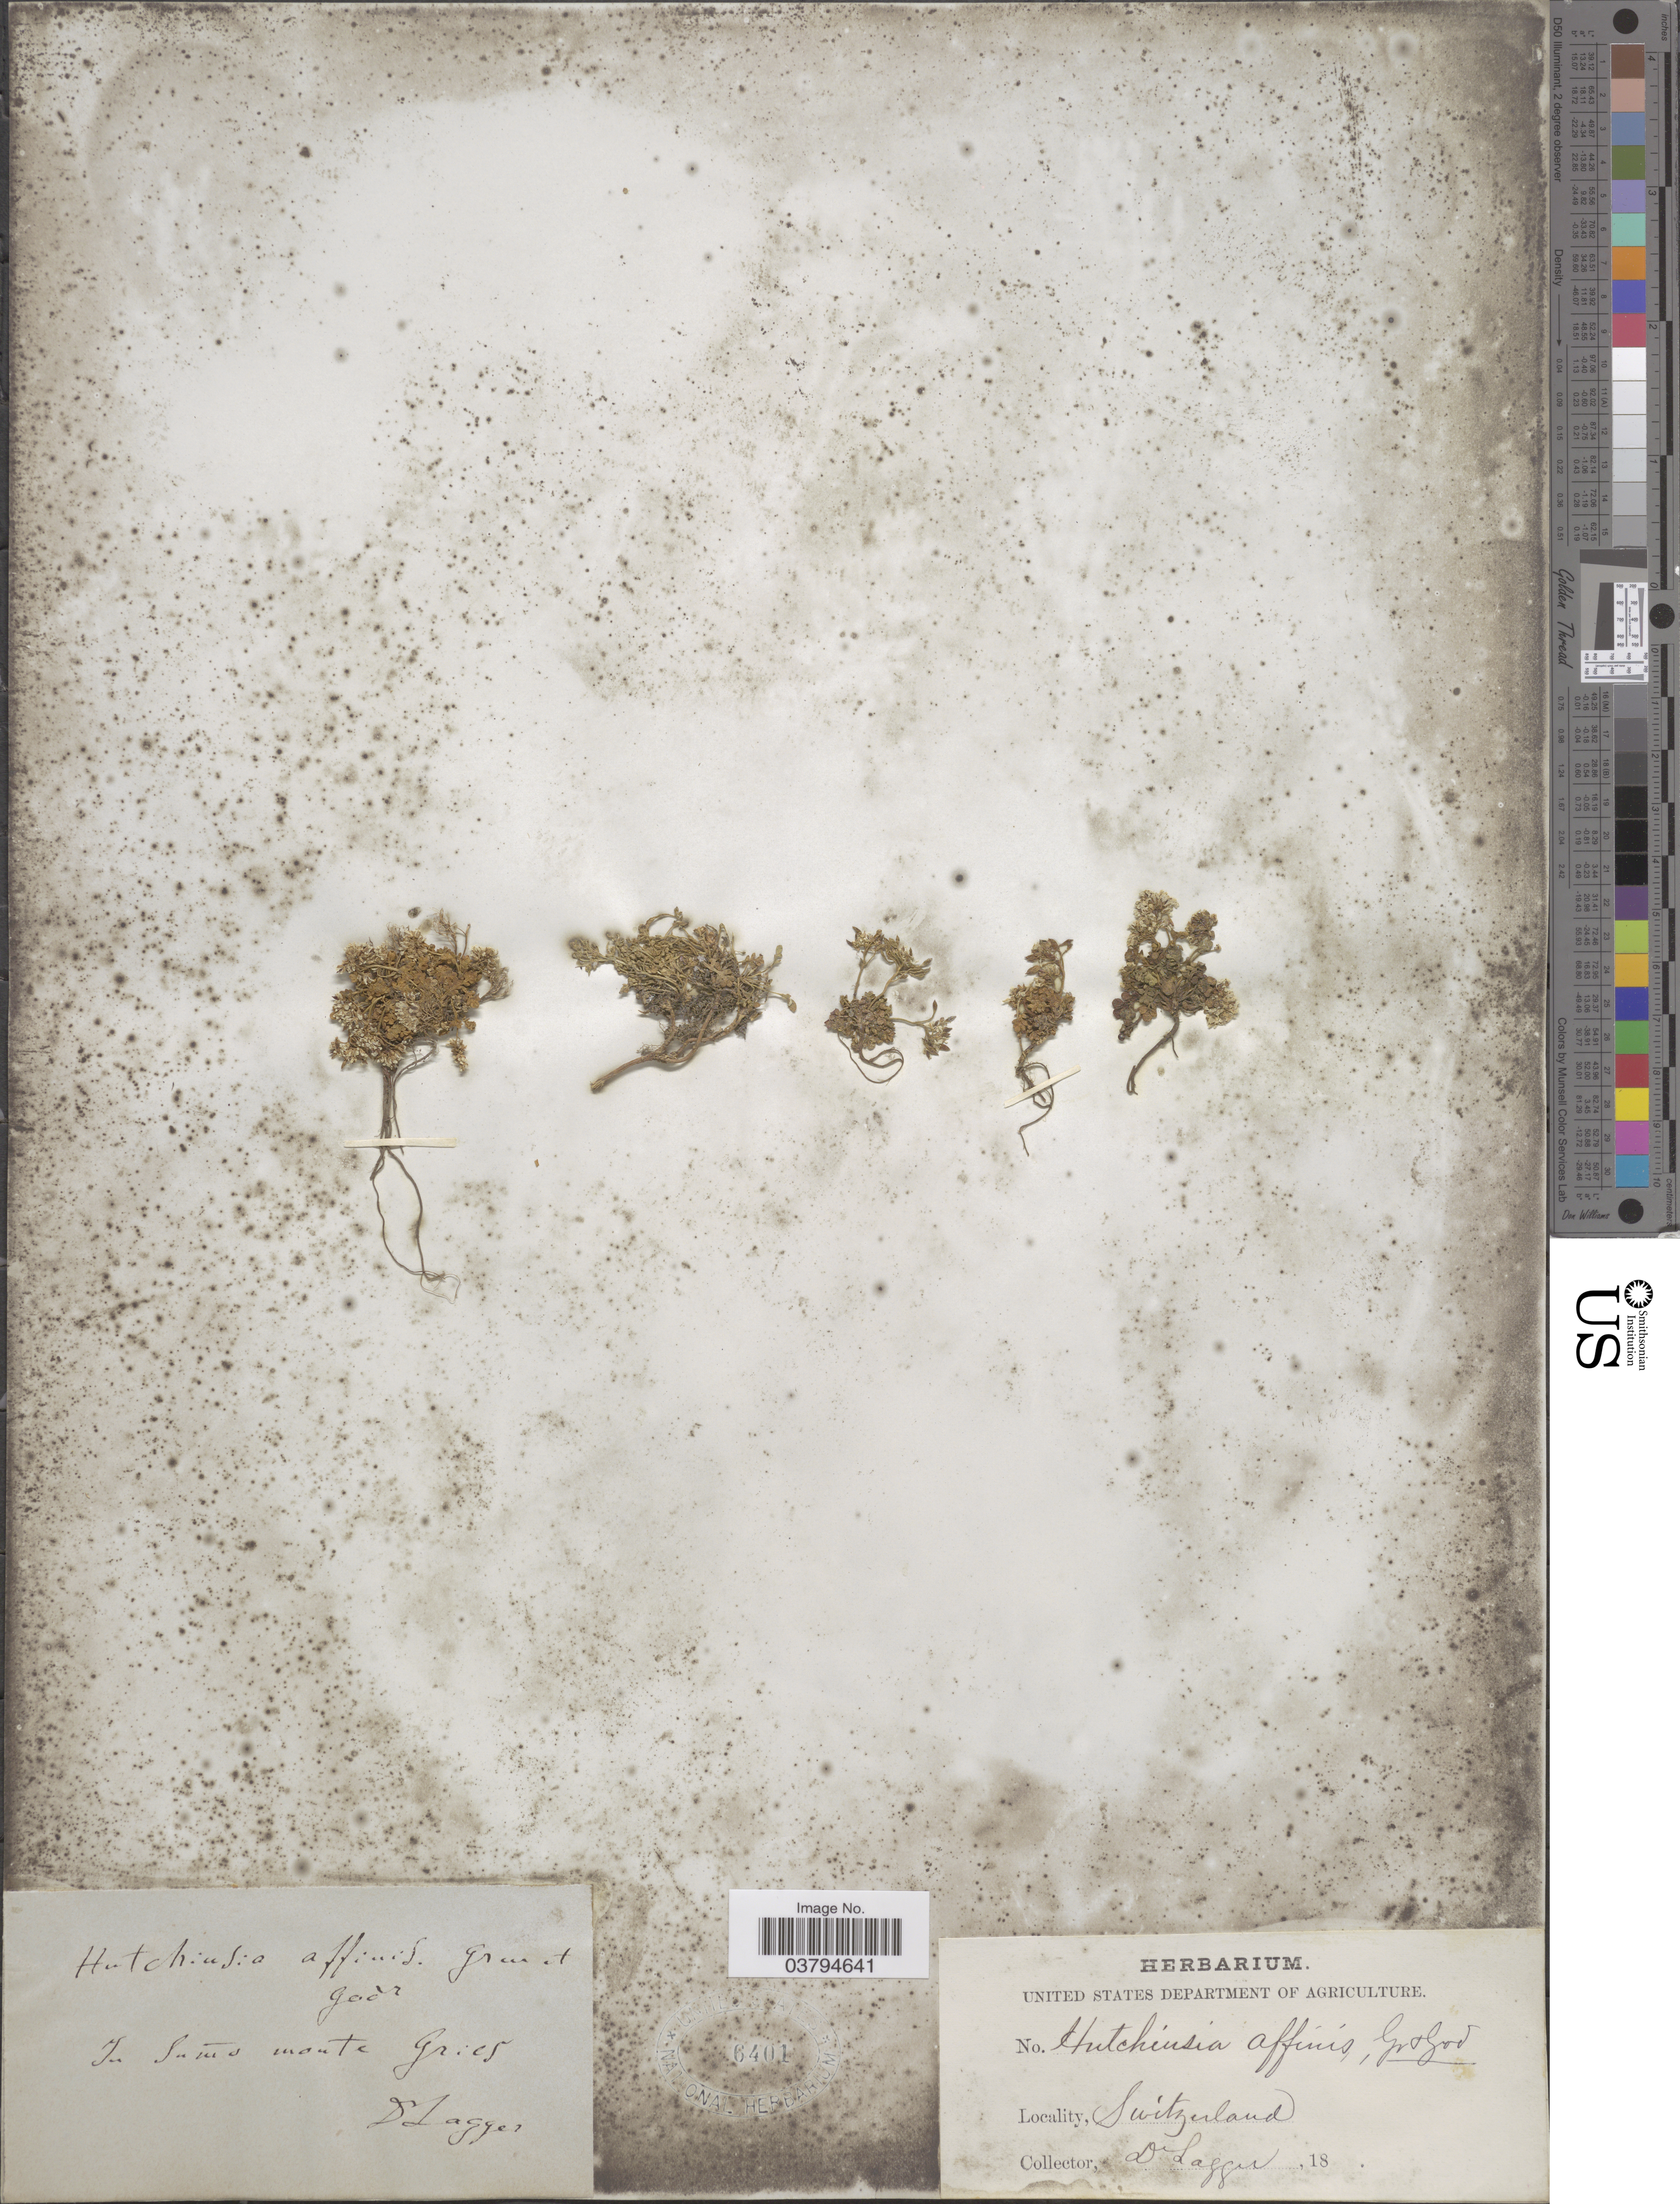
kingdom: Plantae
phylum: Tracheophyta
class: Magnoliopsida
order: Brassicales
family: Brassicaceae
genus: Hutchinsia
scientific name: Hutchinsia affinis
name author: F.W. Schultz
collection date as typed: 18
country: Switzerland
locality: In Suiss monte Gries.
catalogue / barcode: US 6401